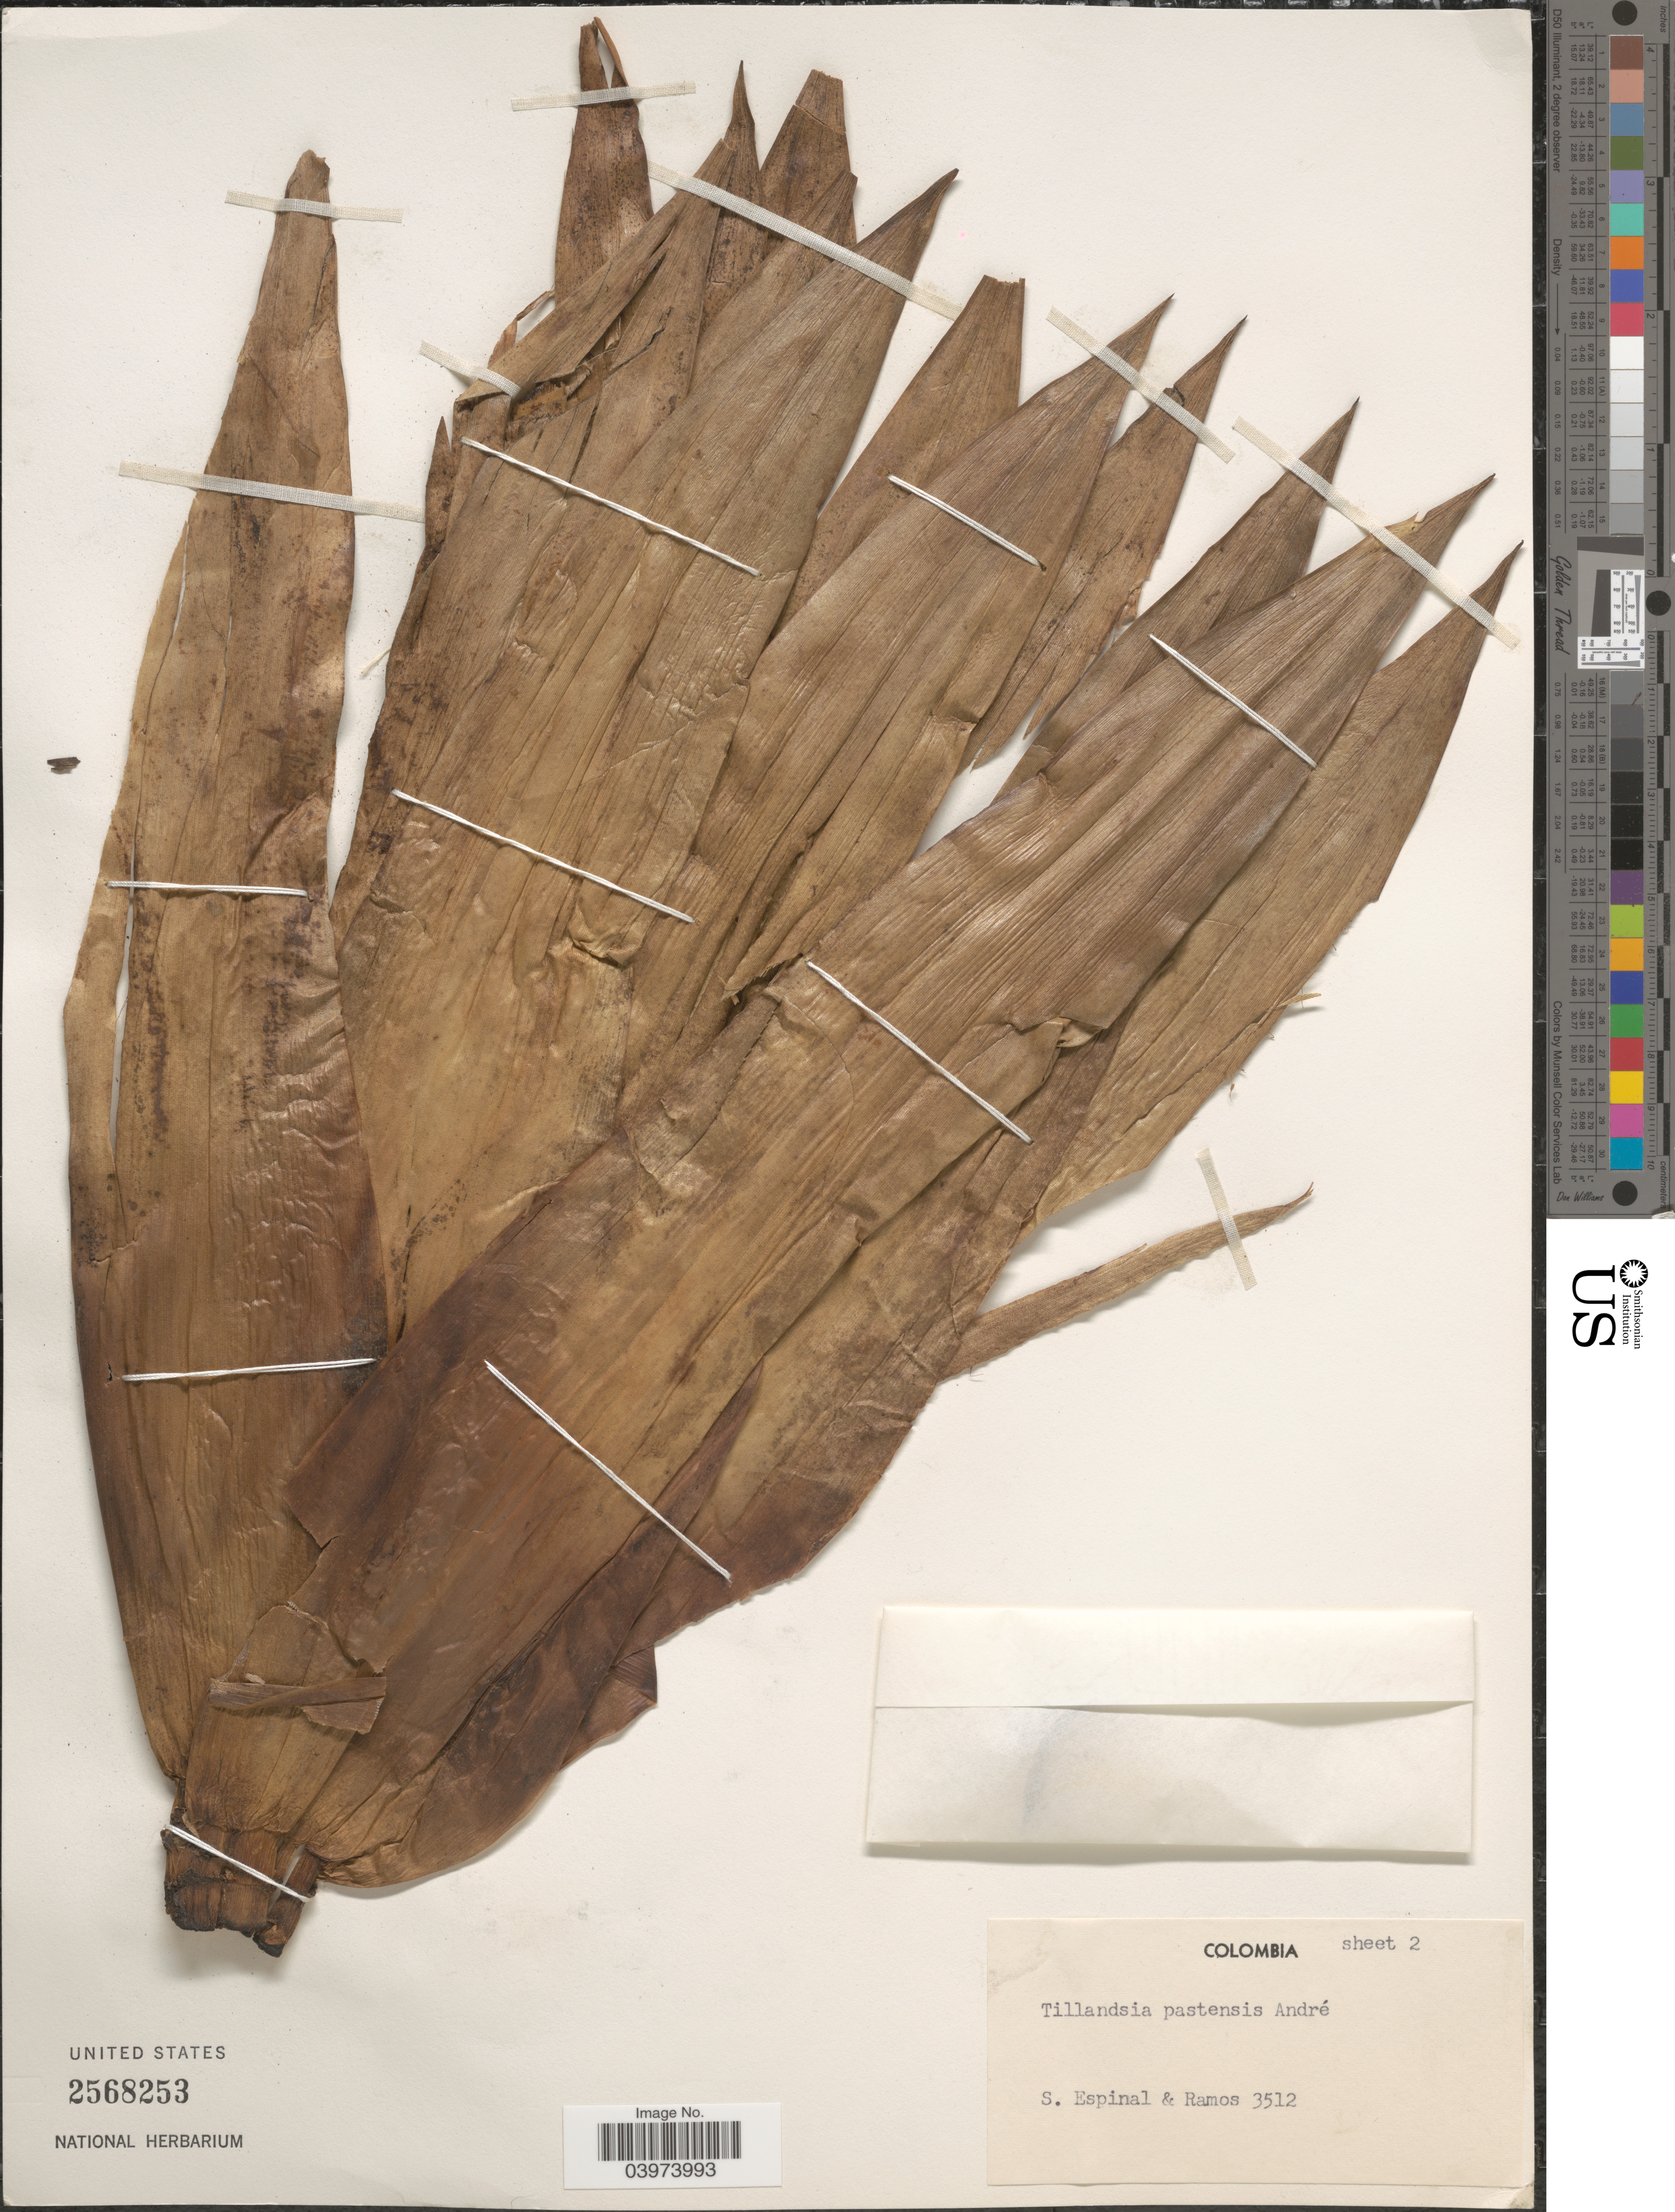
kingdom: Plantae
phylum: Tracheophyta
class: Liliopsida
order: Poales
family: Bromeliaceae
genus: Tillandsia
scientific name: Tillandsia pastensis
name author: André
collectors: S. Espinal & -. Ramos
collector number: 3512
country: Colombia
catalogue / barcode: US 2568253